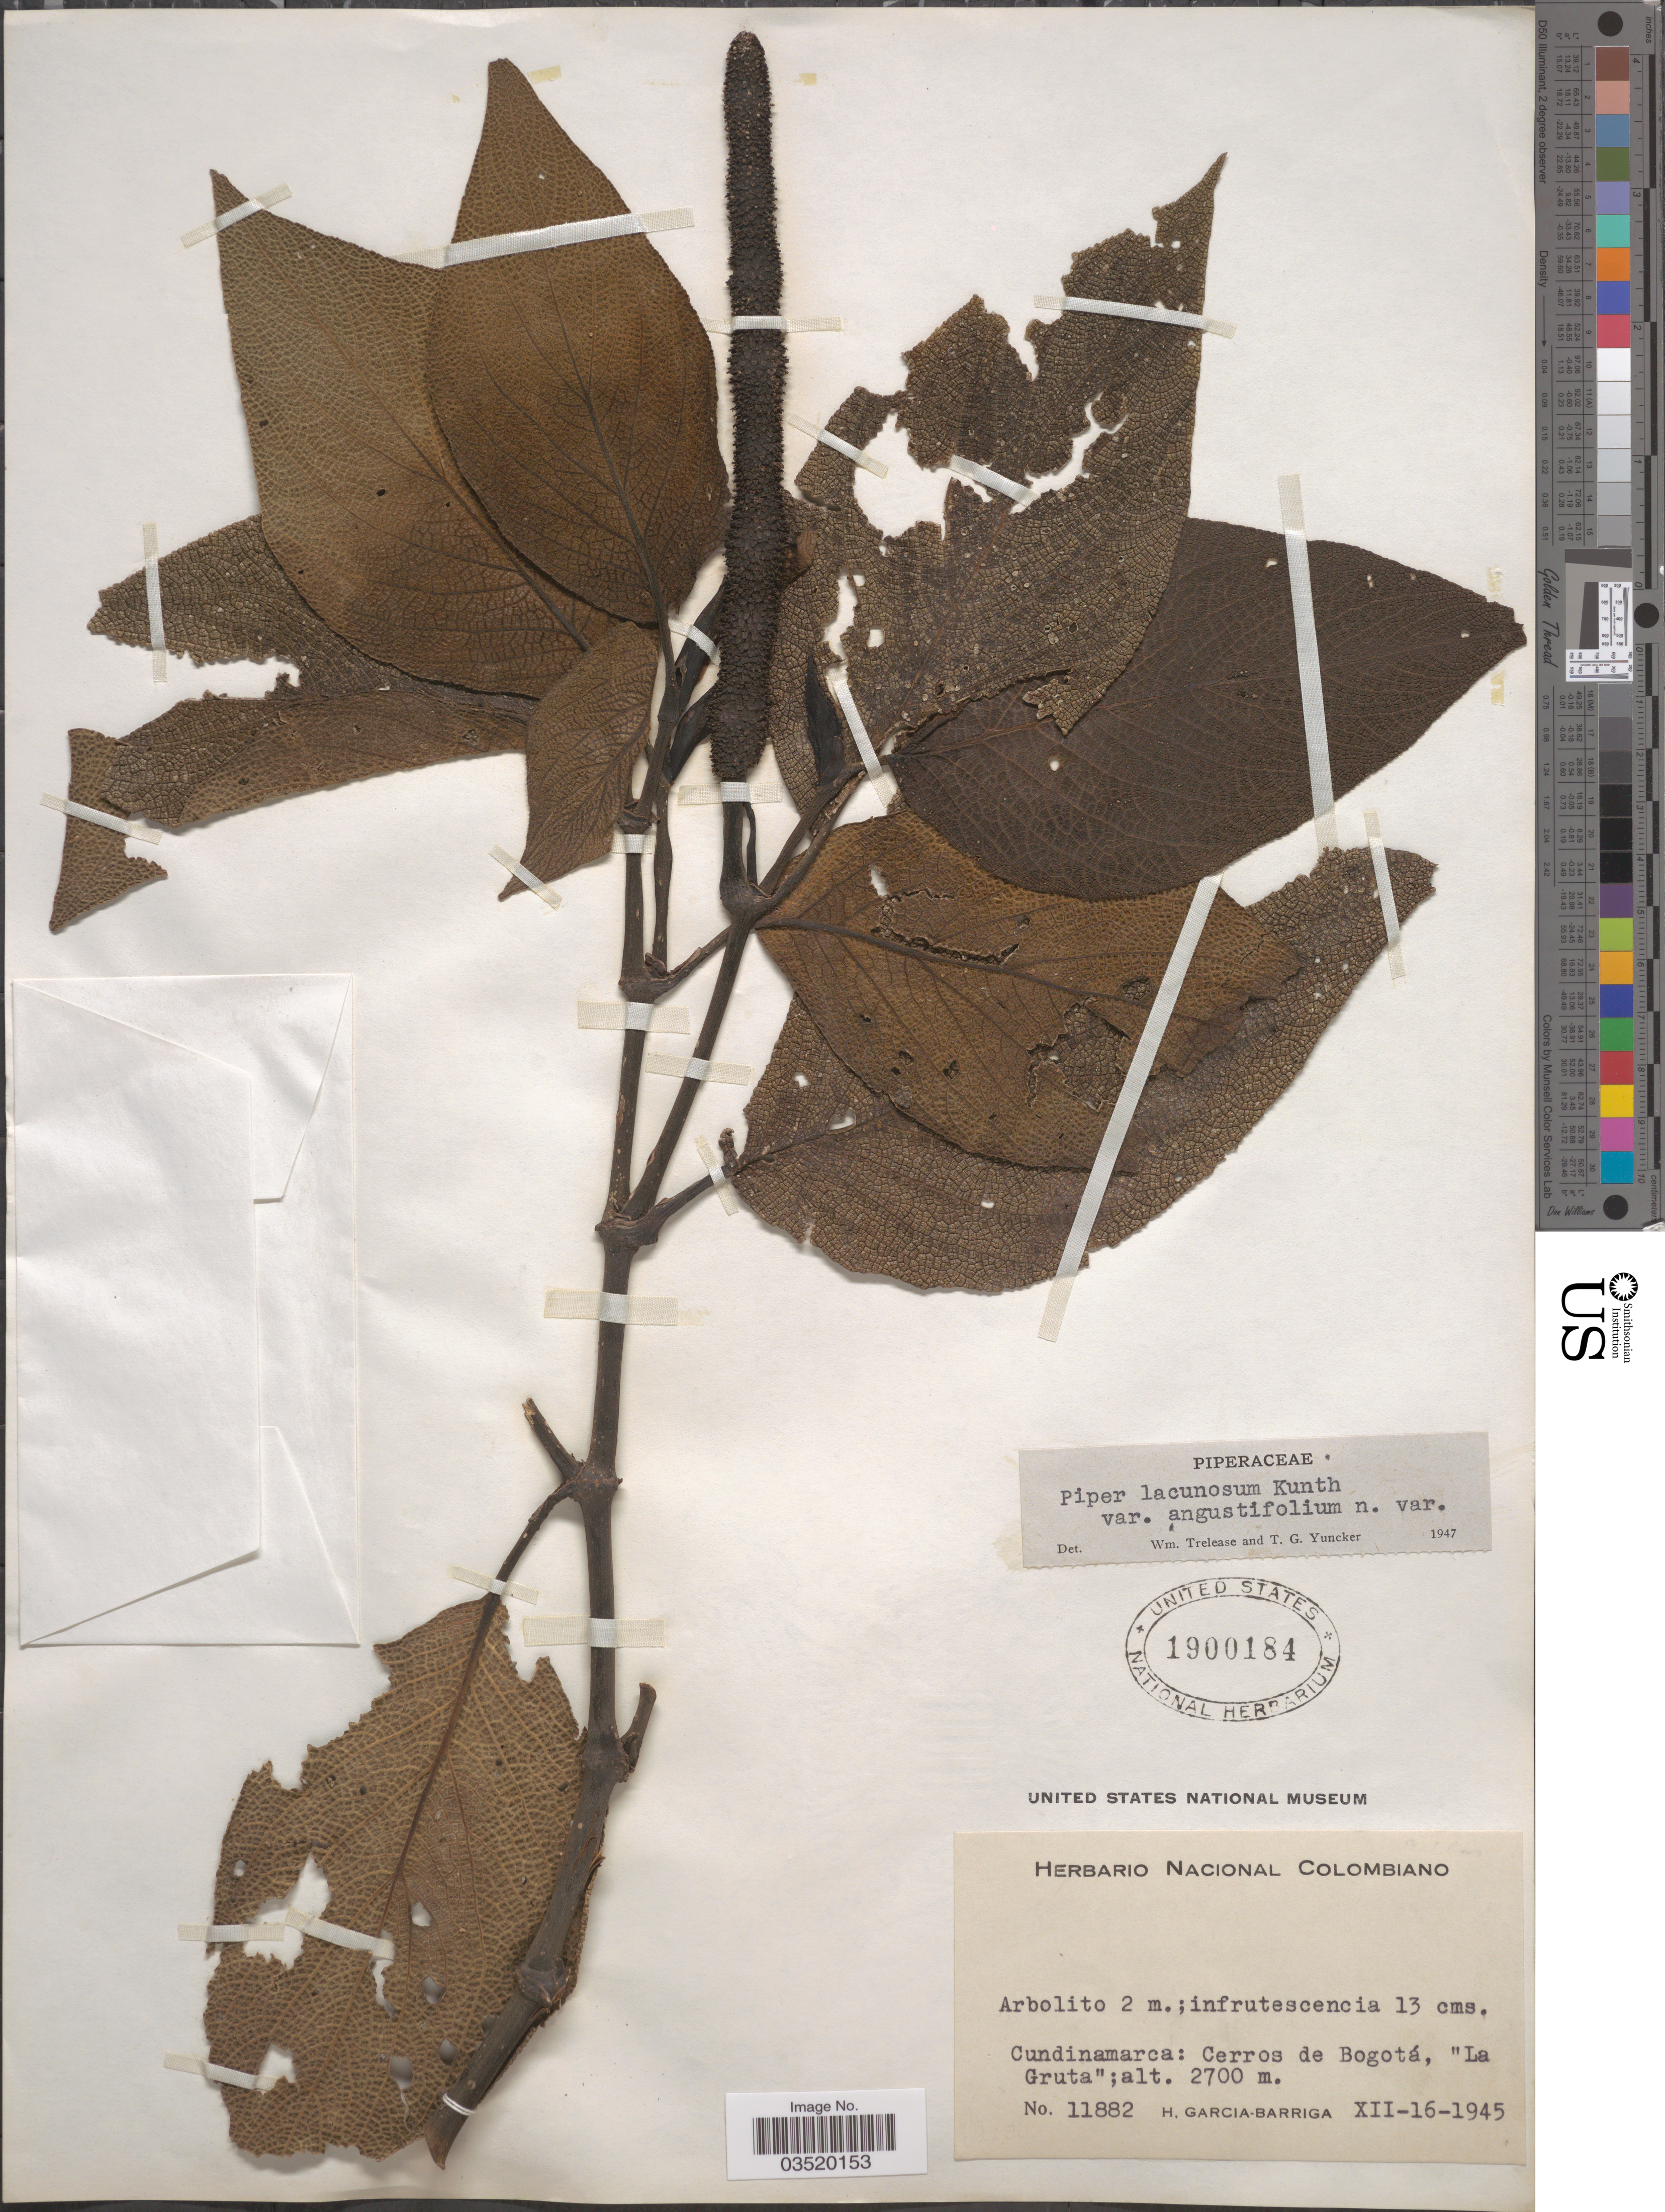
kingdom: Plantae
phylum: Tracheophyta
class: Magnoliopsida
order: Piperales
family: Piperaceae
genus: Piper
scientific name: Piper lacunosum var. angustifolium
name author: Trel. & Yunck.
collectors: H. García Barriga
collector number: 11882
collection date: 1945-12-16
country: Colombia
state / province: Cundinamarca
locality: Cerros de Bogotá, "La Gruta".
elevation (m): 2700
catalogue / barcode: US 1900184